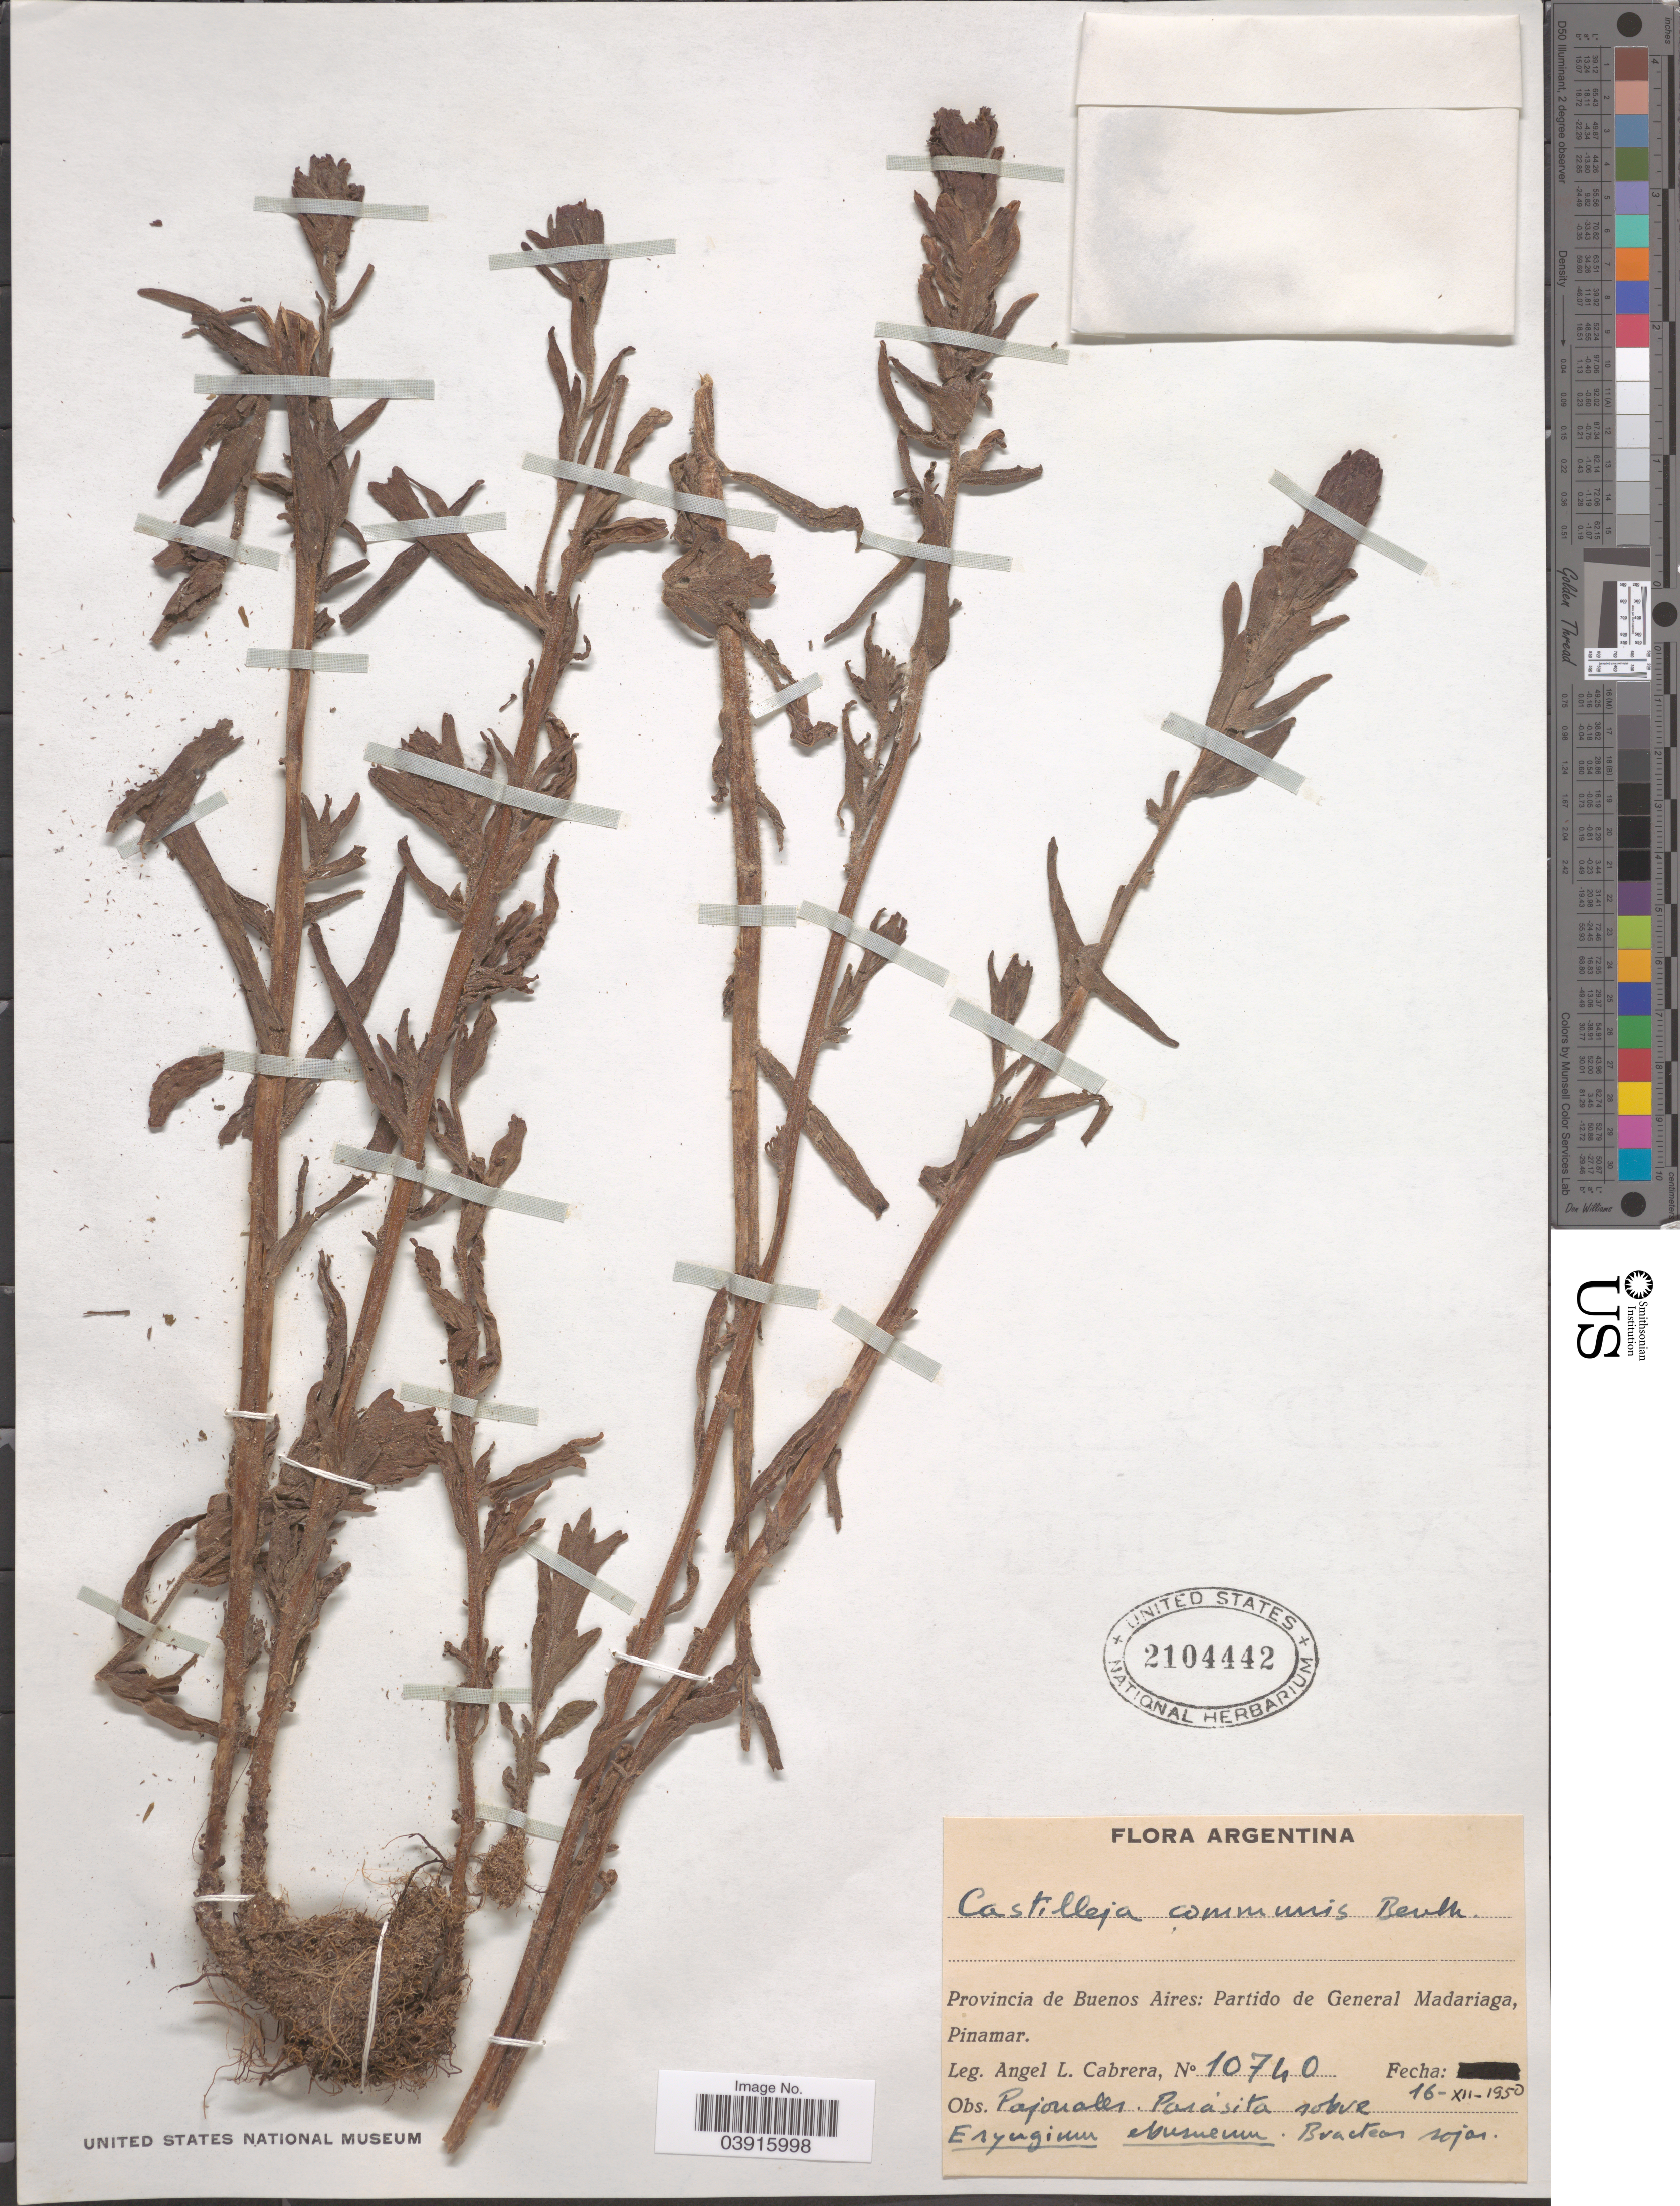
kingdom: Plantae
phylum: Tracheophyta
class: Magnoliopsida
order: Lamiales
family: Orobanchaceae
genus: Castilleja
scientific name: Castilleja communis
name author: Benth.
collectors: A. L. Cabrera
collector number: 10740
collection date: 1950-12-16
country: Argentina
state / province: Buenos Aires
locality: Partido de General Madariaga, Pinamar.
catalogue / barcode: US 2104442